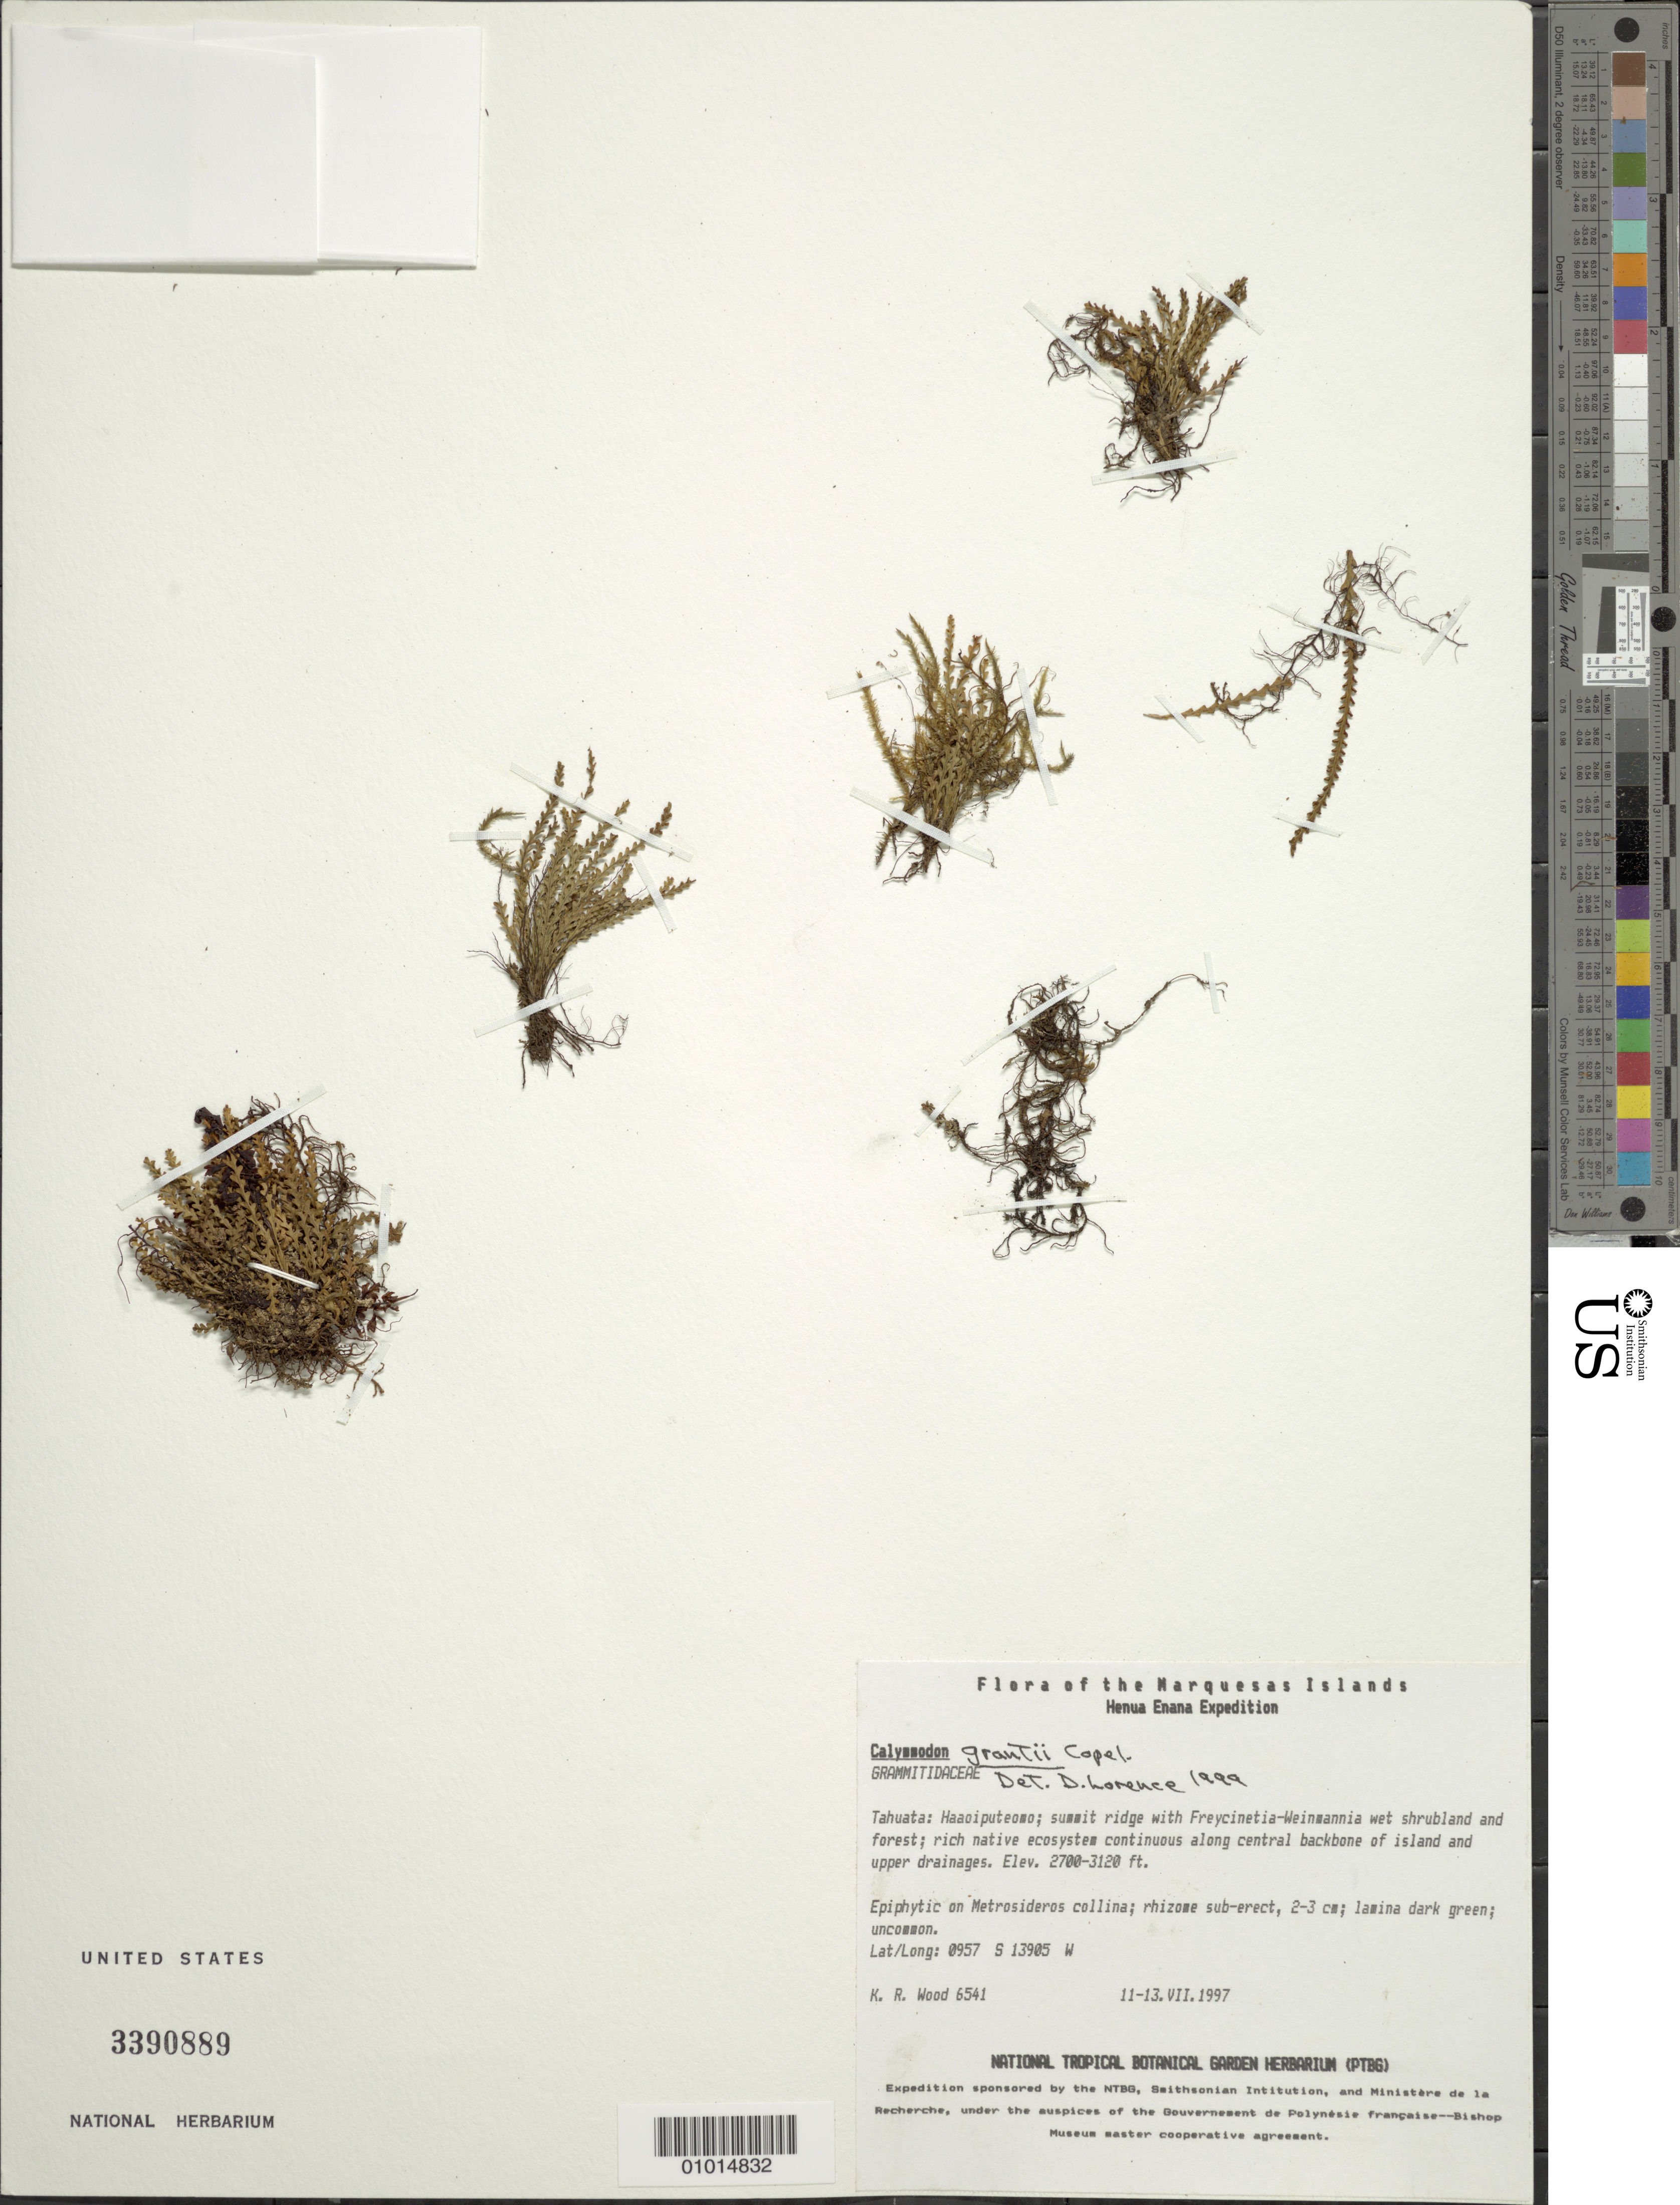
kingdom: Plantae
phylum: Tracheophyta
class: Polypodiopsida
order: Polypodiales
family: Polypodiaceae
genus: Calymmodon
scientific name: Calymmodon grantii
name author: Copel.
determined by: Lorence, David H., (PTBG), National Tropical Botanical Garden (UNITED STATES)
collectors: K. R. Wood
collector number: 6541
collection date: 1997-07-11/1997-07-13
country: French Polynesia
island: Tahuata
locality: Haaoiputeomo, summit ridge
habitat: In Freycinetia-Weinmannia wet shrub and forest, rich native ecosystem, continuous along backbone of island and upper drainages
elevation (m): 823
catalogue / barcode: US 3390889